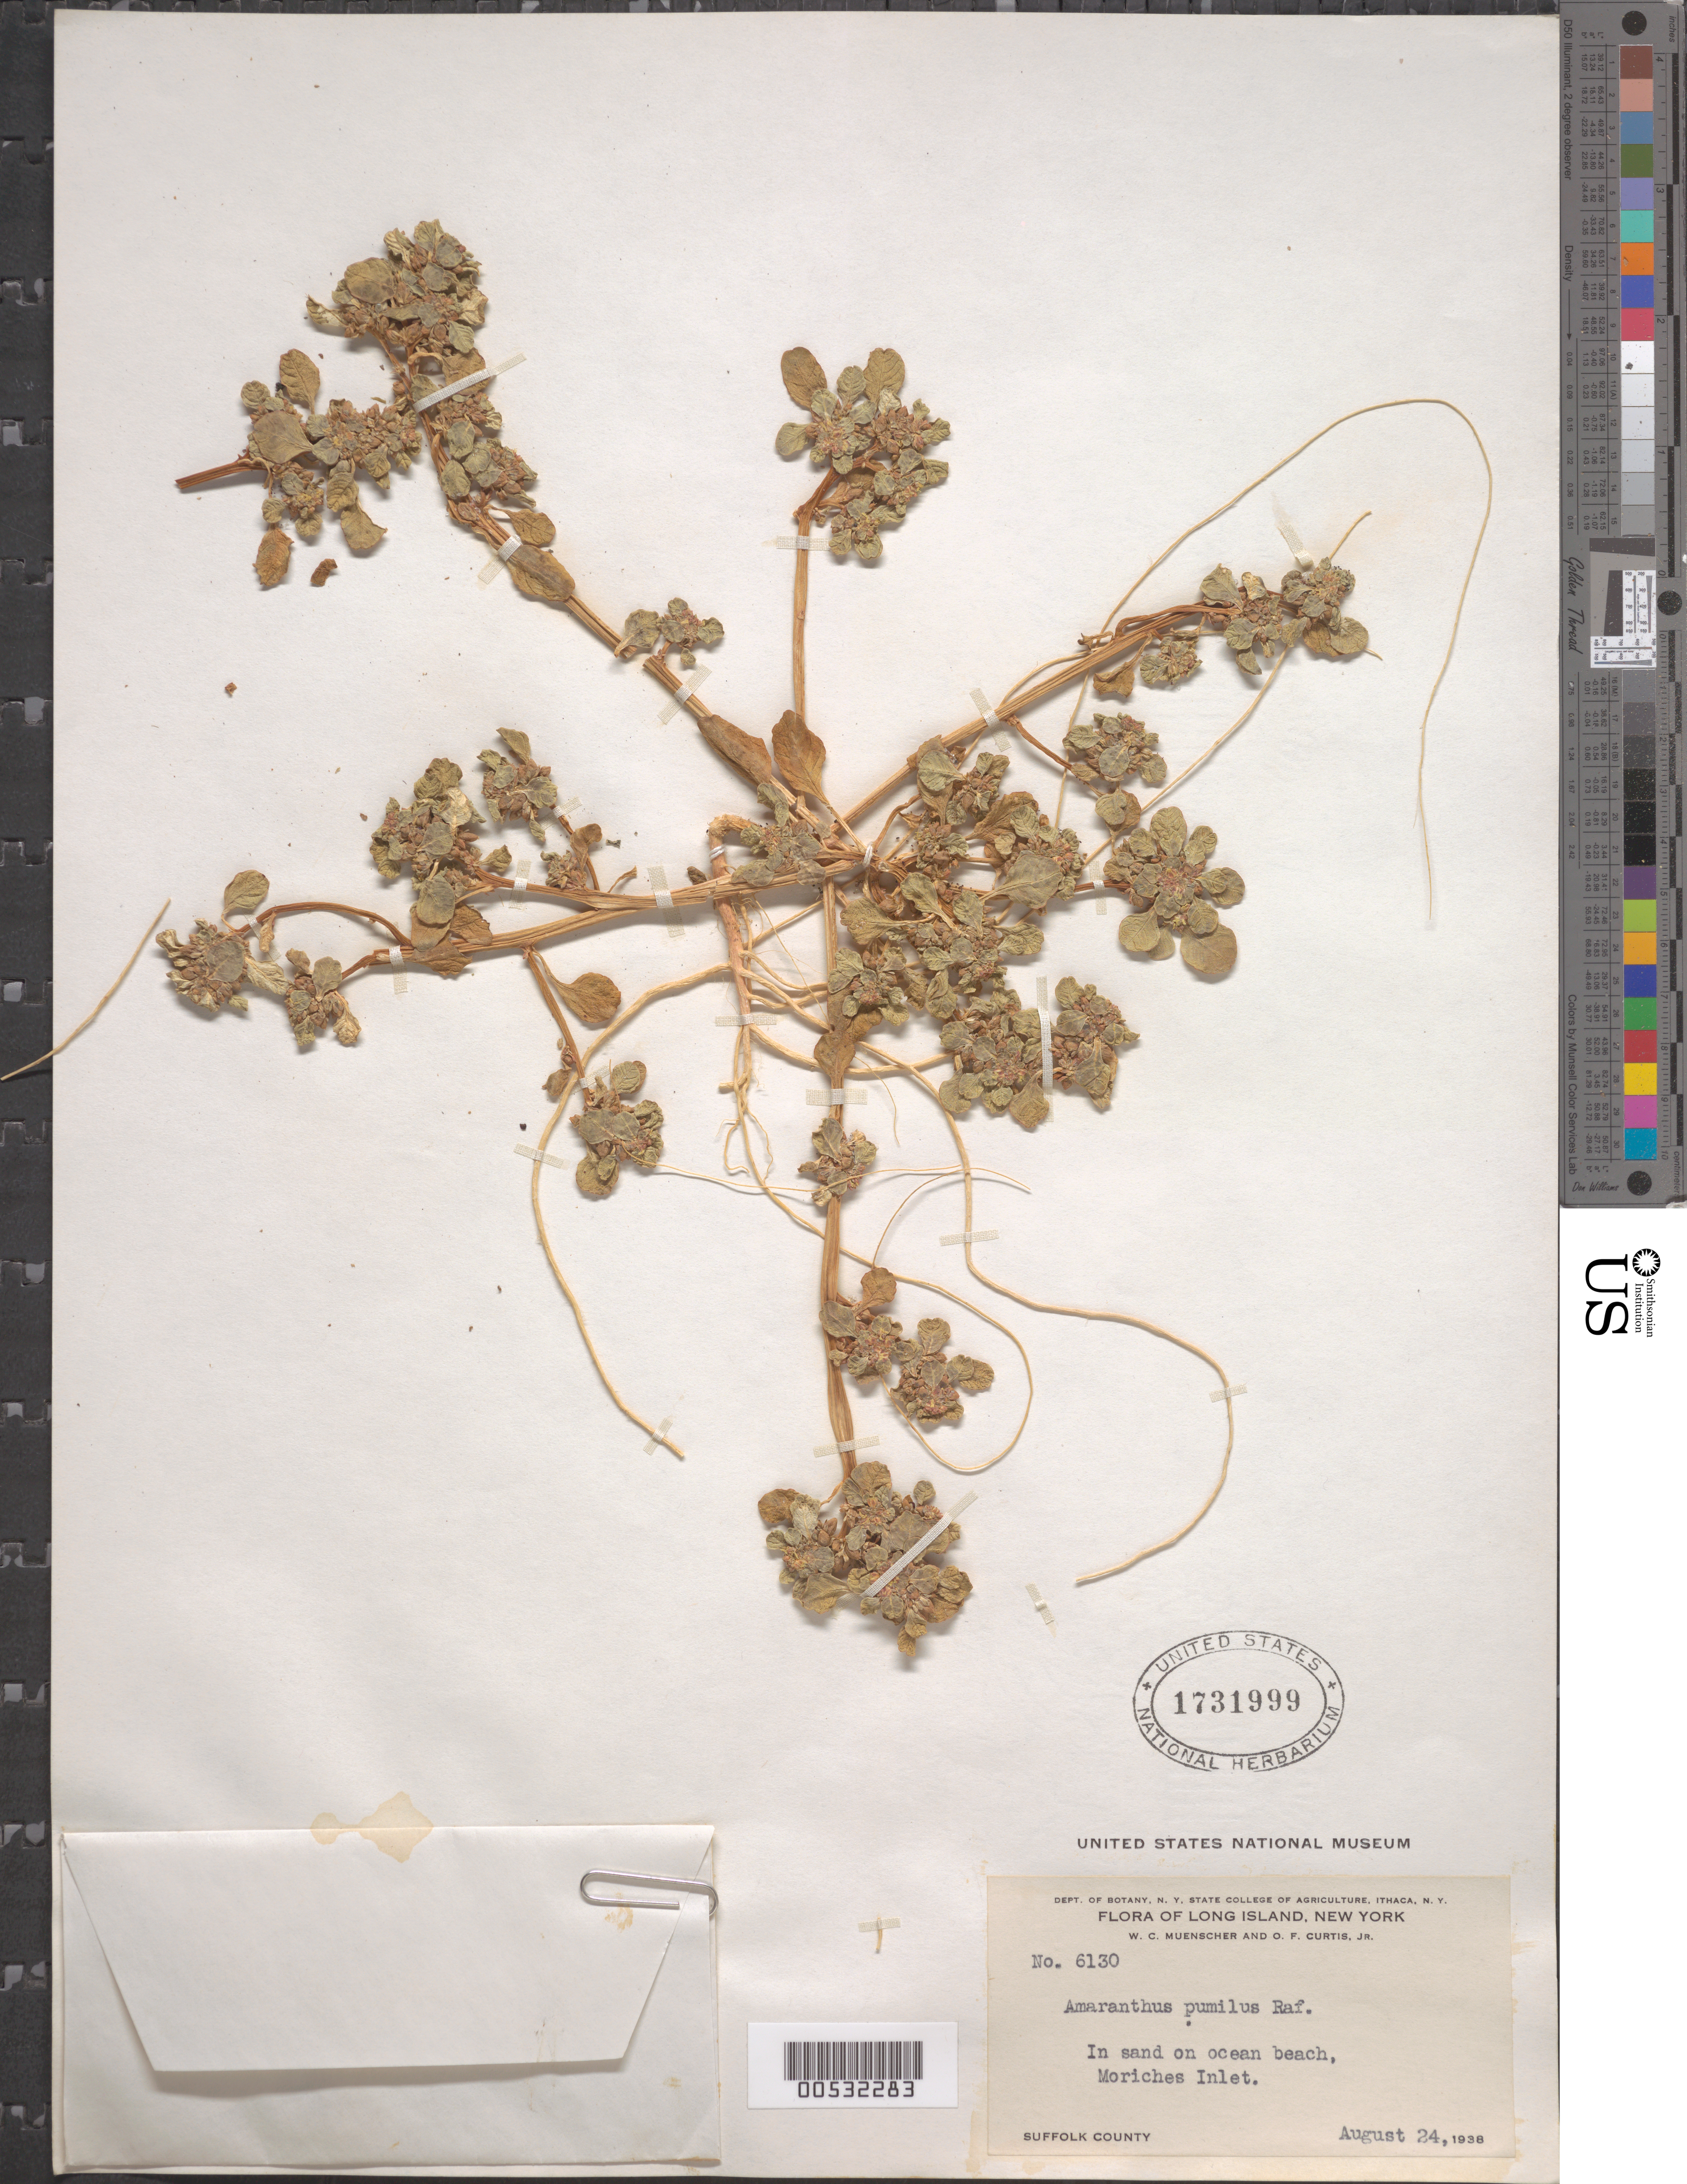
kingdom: Plantae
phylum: Tracheophyta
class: Magnoliopsida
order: Caryophyllales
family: Amaranthaceae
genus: Amaranthus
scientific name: Amaranthus pumilus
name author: Raf.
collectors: W. Muenscher & O. Curtis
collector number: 6130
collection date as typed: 24 Aug 1938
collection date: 1938-08-24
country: United States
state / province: New York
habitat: In sand on beach.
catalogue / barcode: US 1731999